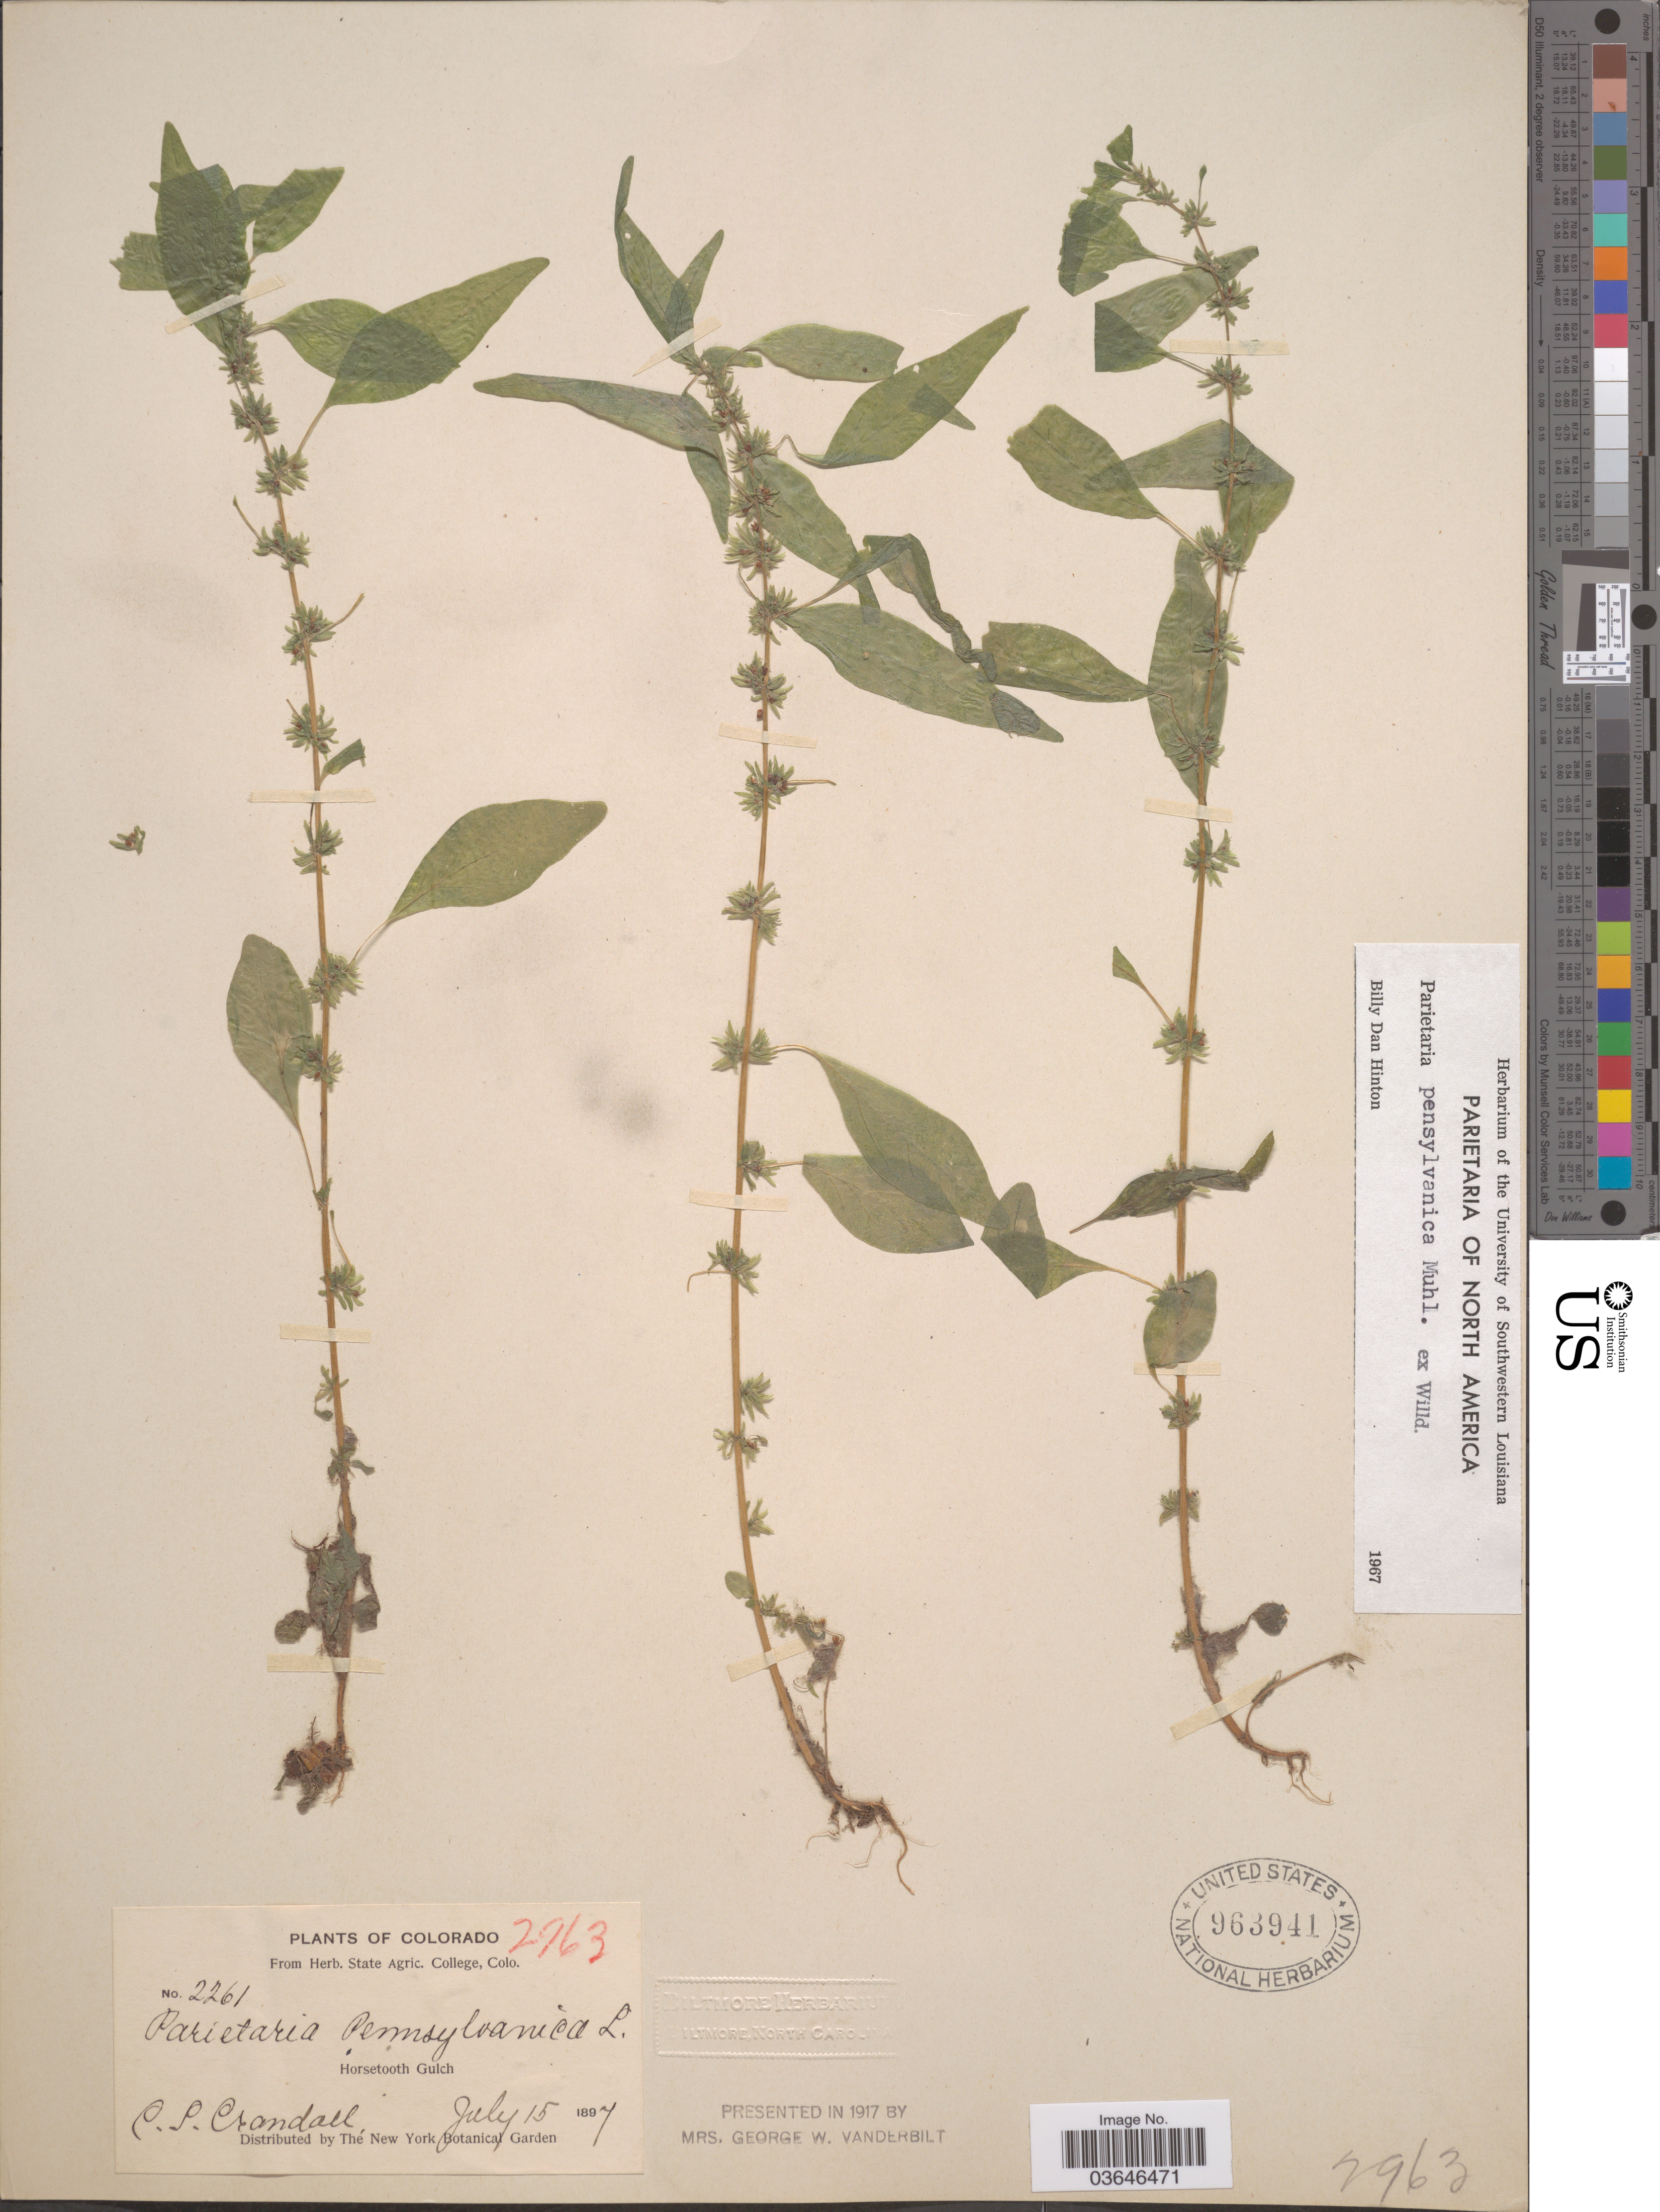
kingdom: Plantae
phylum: Tracheophyta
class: Magnoliopsida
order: Rosales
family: Urticaceae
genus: Parietaria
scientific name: Parietaria pensylvanica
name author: Muhl. ex Willd.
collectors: C. Crandall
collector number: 2261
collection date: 1897-07-15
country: United States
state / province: Colorado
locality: Horsetooth Gulch.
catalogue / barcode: US 963941